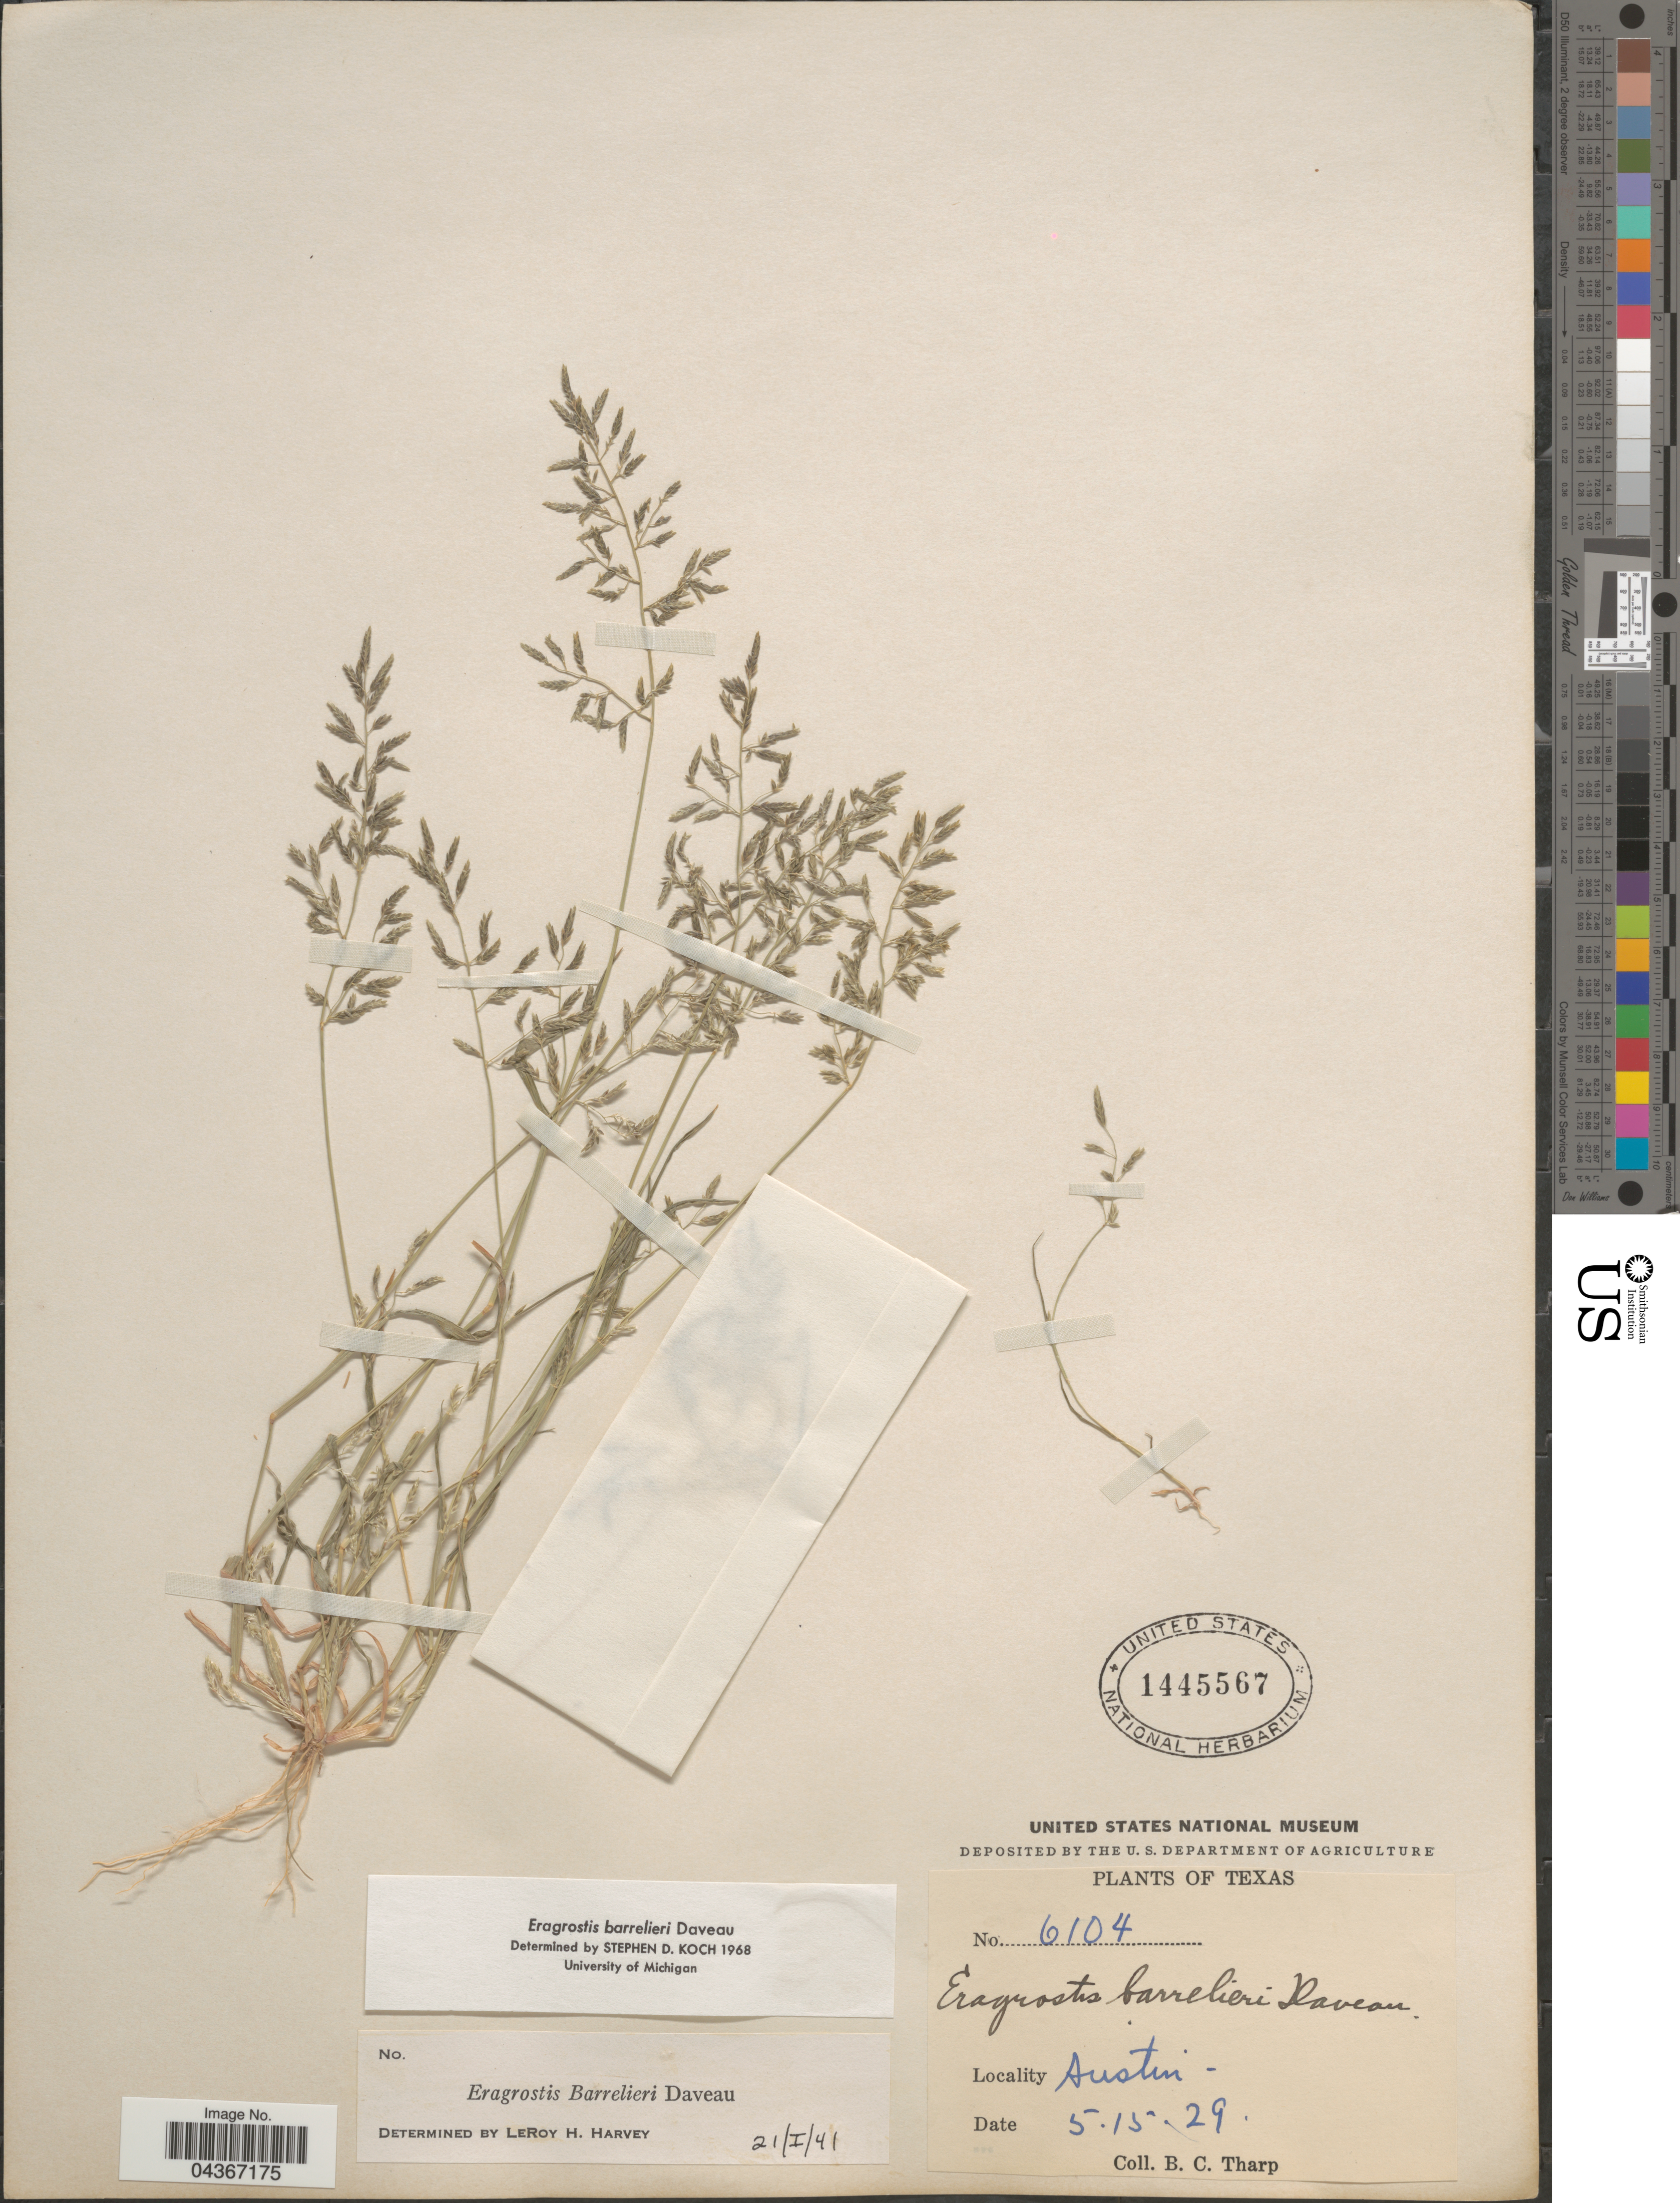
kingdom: Plantae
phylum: Tracheophyta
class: Liliopsida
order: Poales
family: Poaceae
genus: Eragrostis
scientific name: Eragrostis barrelieri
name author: Daveau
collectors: B. C. Tharp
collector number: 6104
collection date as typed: Transcribed d/m/y: 15/5/29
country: United States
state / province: Texas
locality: Austin.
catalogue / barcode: US 1445567